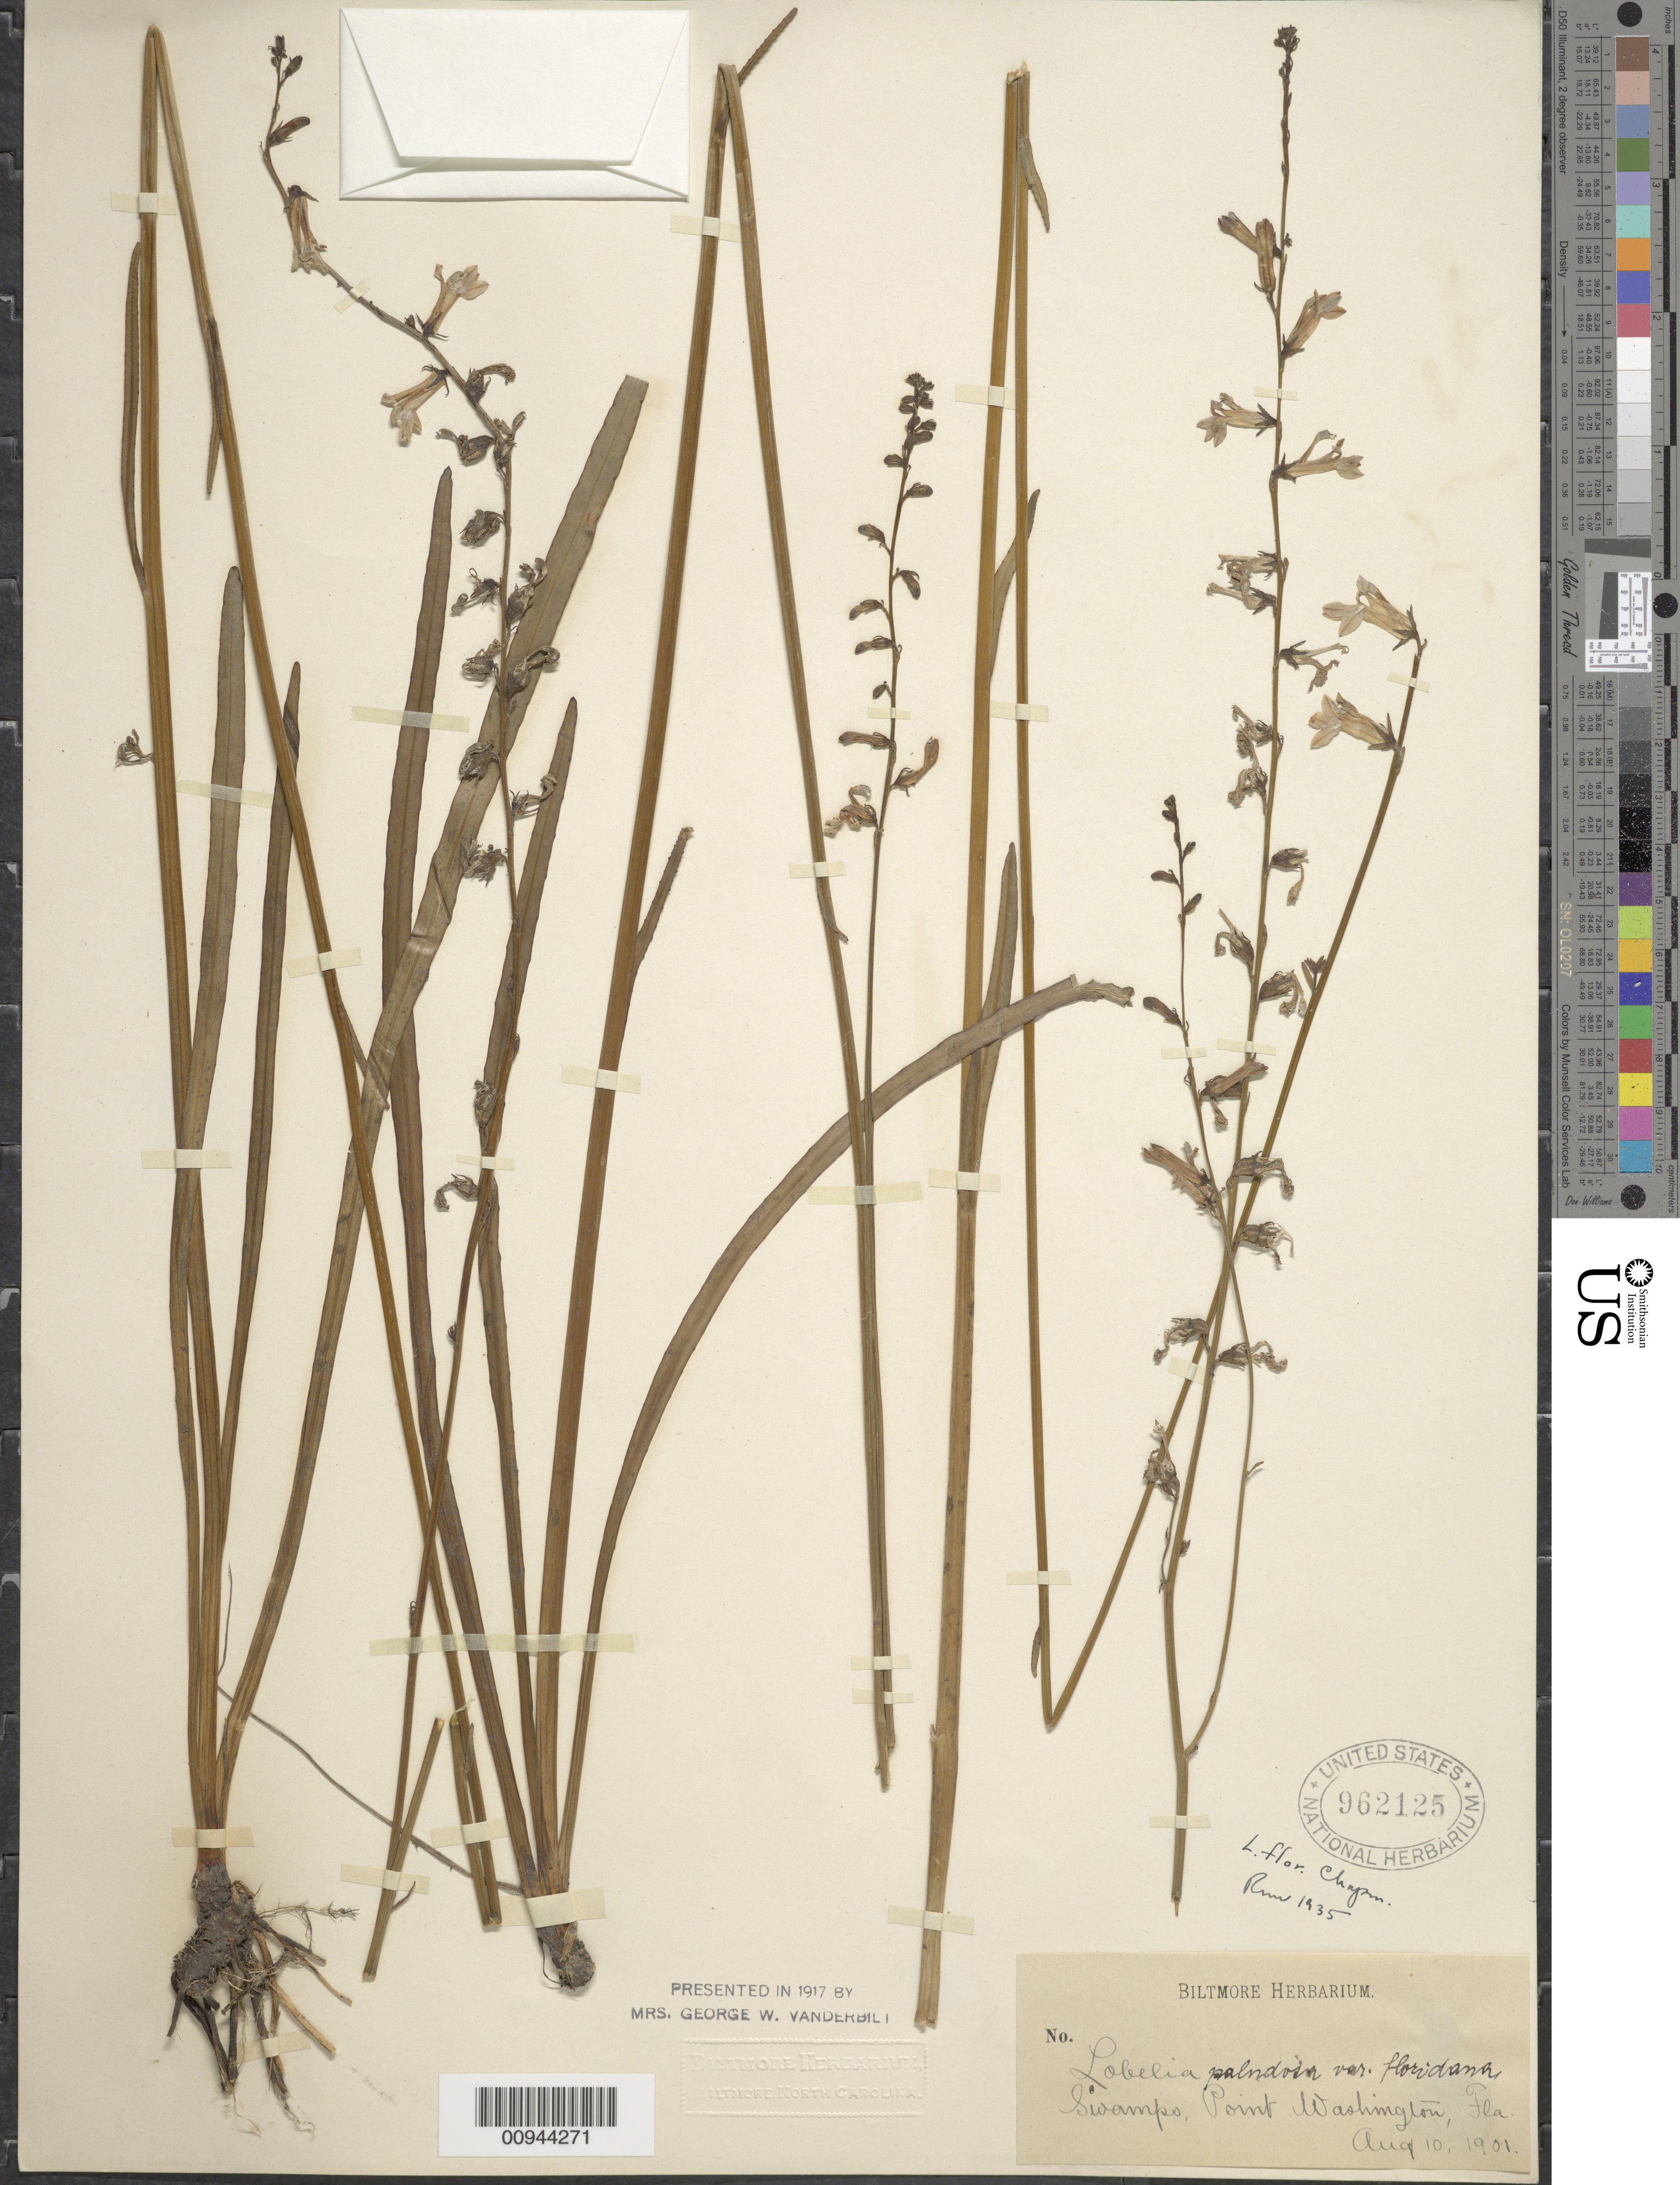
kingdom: Plantae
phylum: Tracheophyta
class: Magnoliopsida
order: Asterales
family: Campanulaceae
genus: Lobelia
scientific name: Lobelia floridana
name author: Chapm.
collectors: ex herb. Biltmore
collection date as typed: Aug. 10, 1901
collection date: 1901-08-10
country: United States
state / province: Florida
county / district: Walton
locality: Point Washington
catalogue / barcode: US 962125